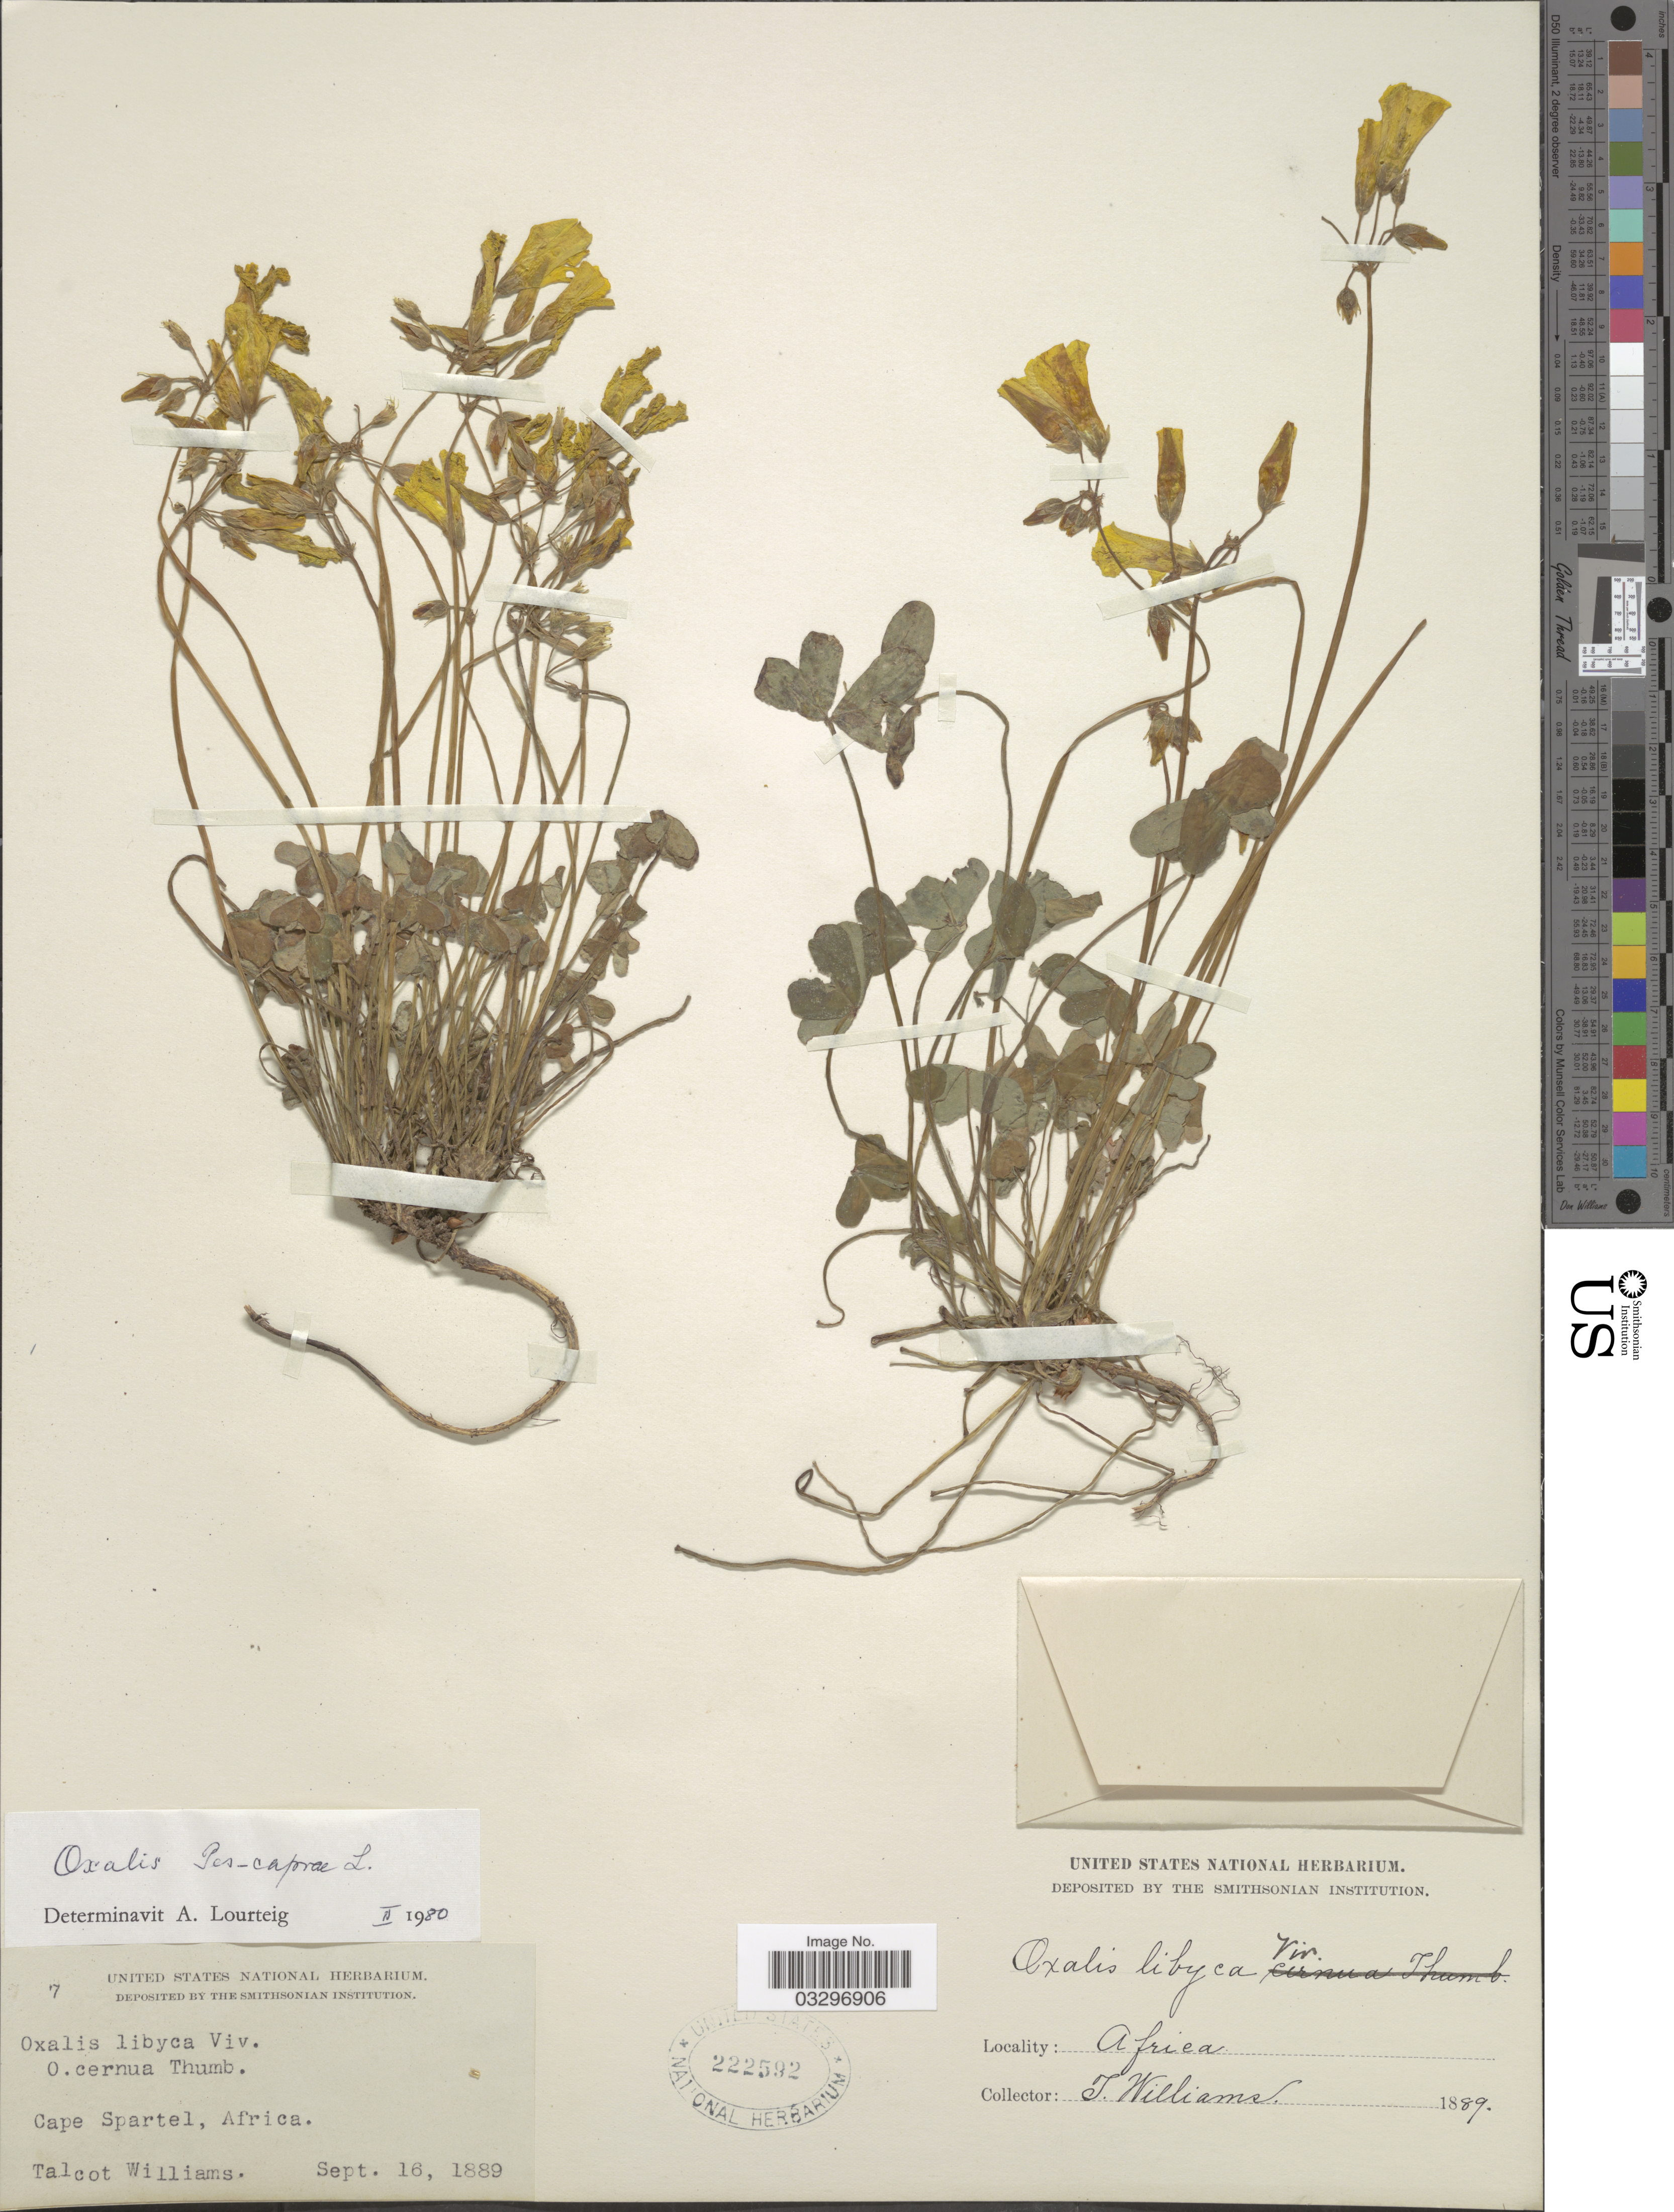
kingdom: Plantae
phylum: Tracheophyta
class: Magnoliopsida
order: Oxalidales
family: Oxalidaceae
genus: Oxalis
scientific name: Oxalis pes-caprae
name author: L.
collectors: T. Williams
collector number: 7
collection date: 1889-09-16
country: Morocco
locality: Cape Spartel, Africa.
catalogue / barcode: US 222592